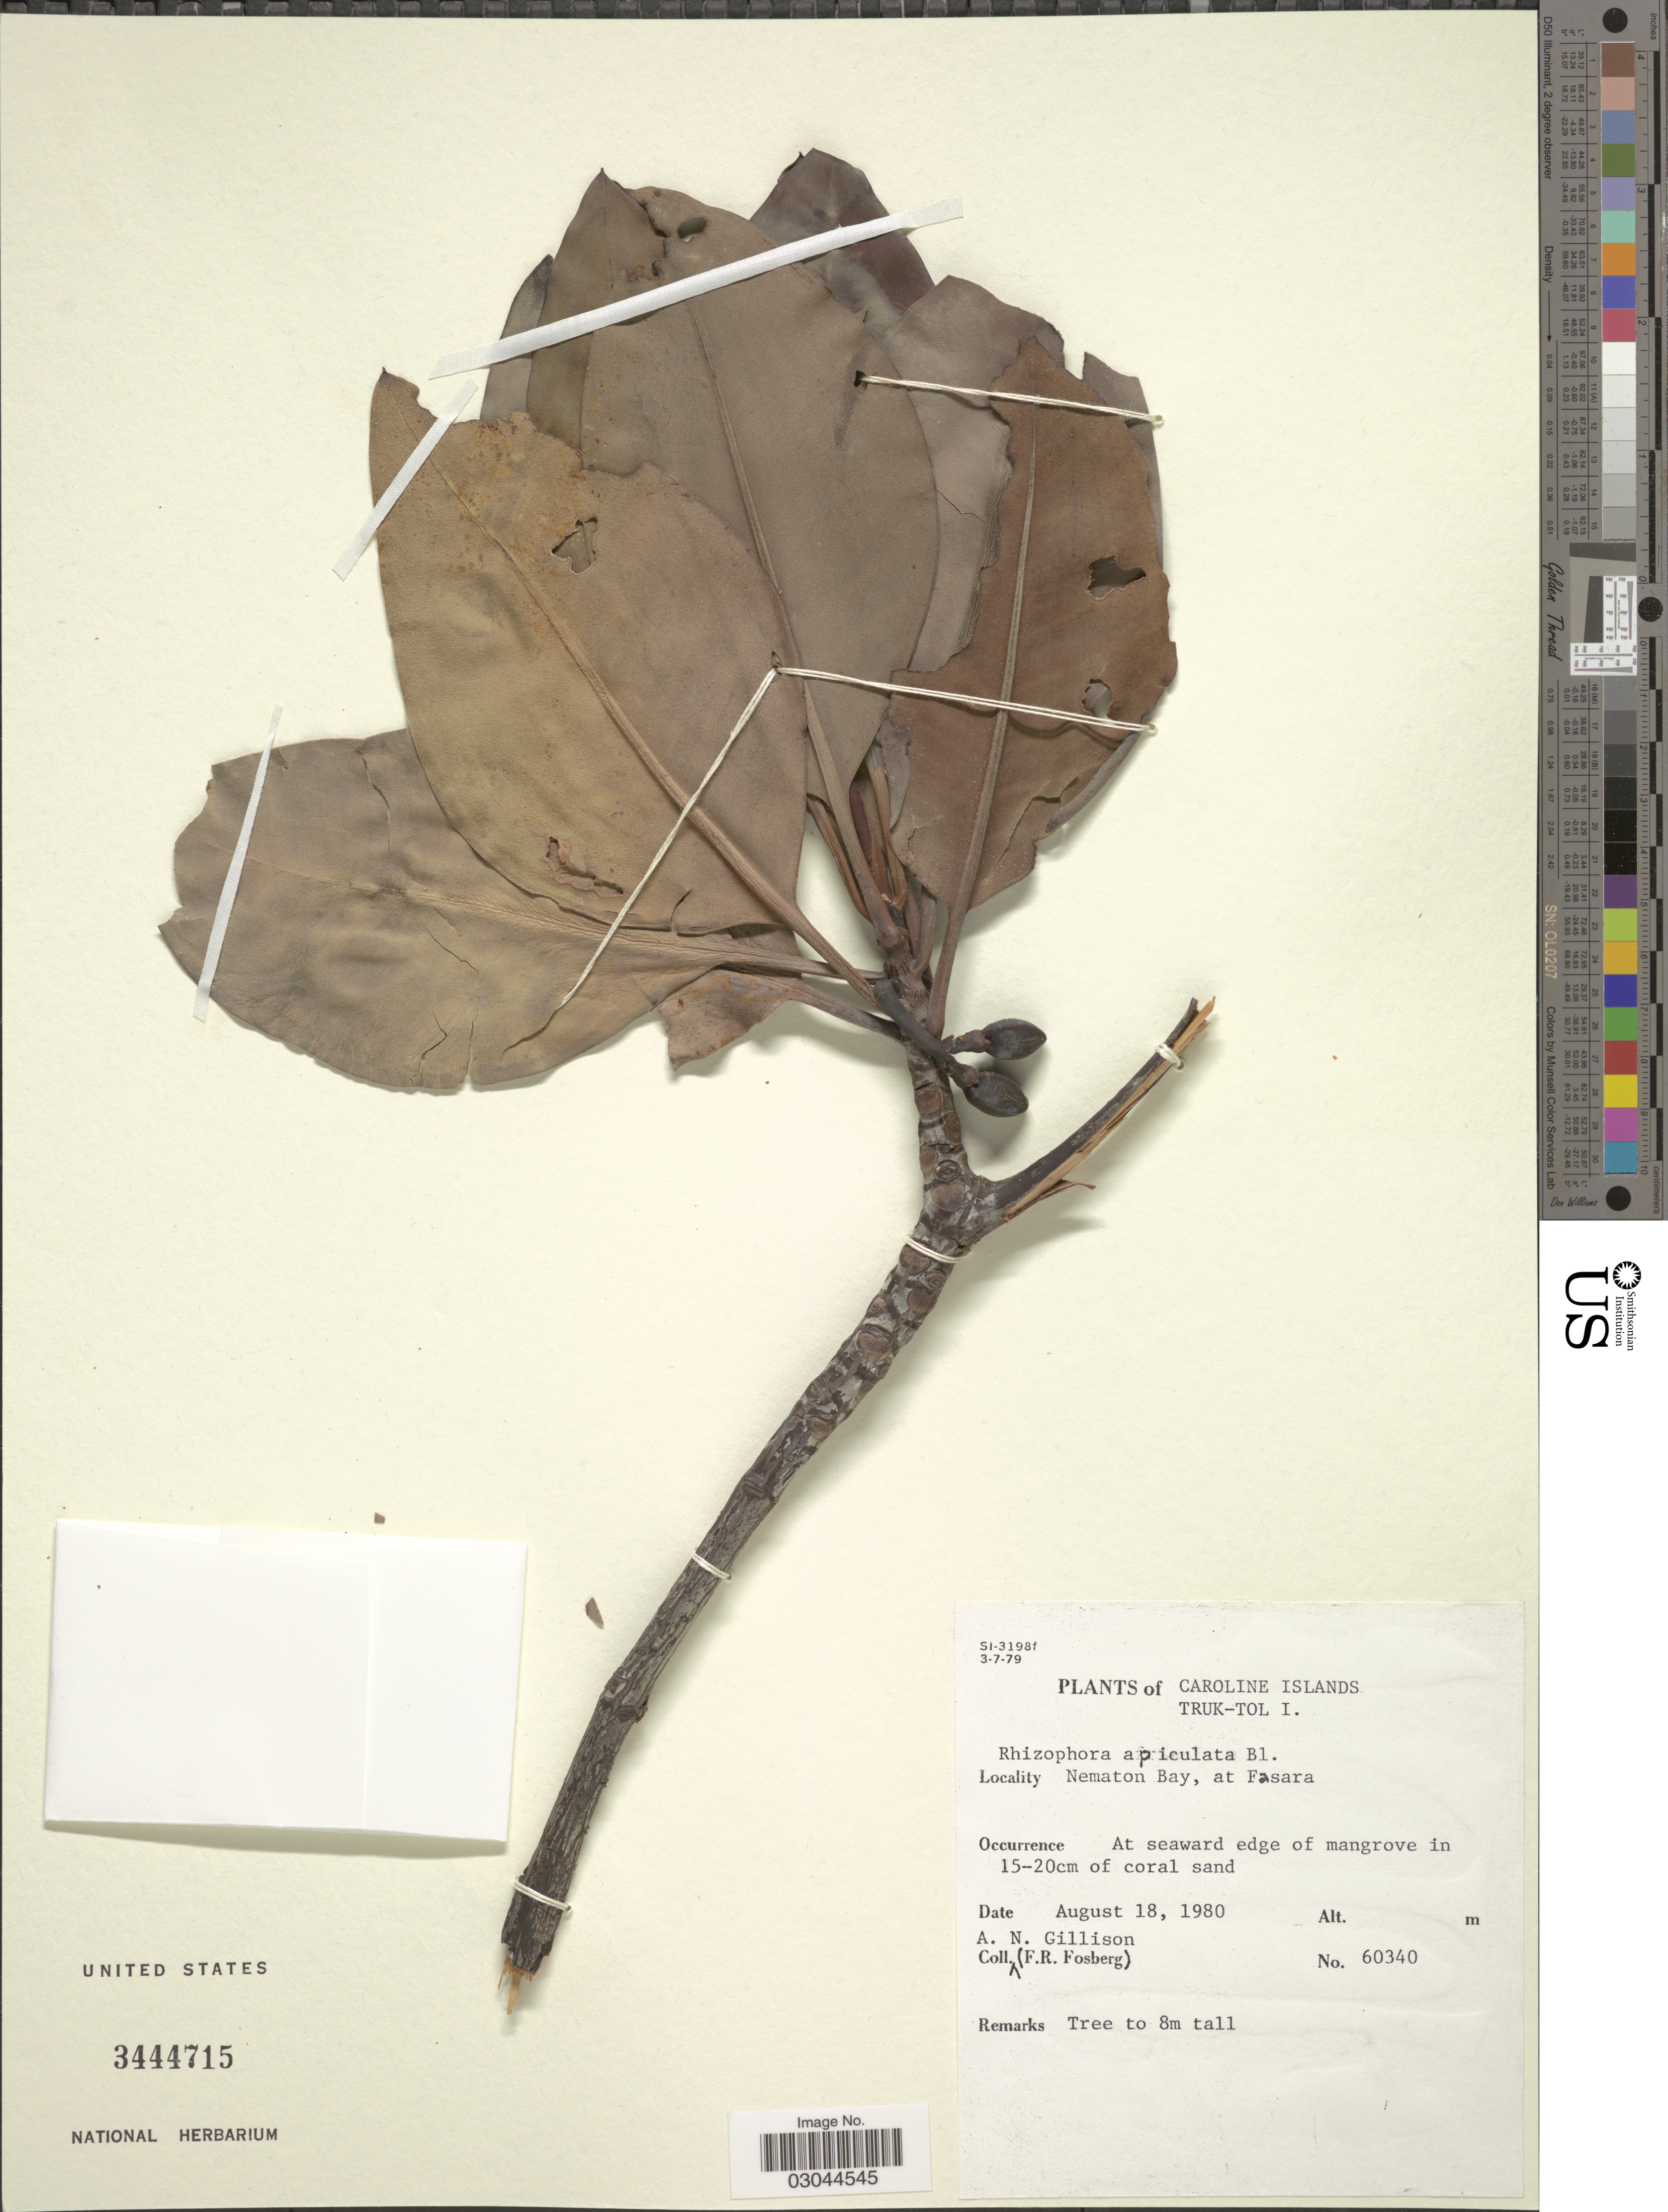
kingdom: Plantae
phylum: Tracheophyta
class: Magnoliopsida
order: Malpighiales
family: Rhizophoraceae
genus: Rhizophora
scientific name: Rhizophora apiculata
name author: Blume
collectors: A. Gillison & F. R. Fosberg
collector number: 60340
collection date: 1980-08-18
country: Micronesia, Federated States of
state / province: Truk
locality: Caroline Islands. Truk-Tol I. Nematon Bay, at Fasara. At seaward egde of mangrove.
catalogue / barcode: US 3444715